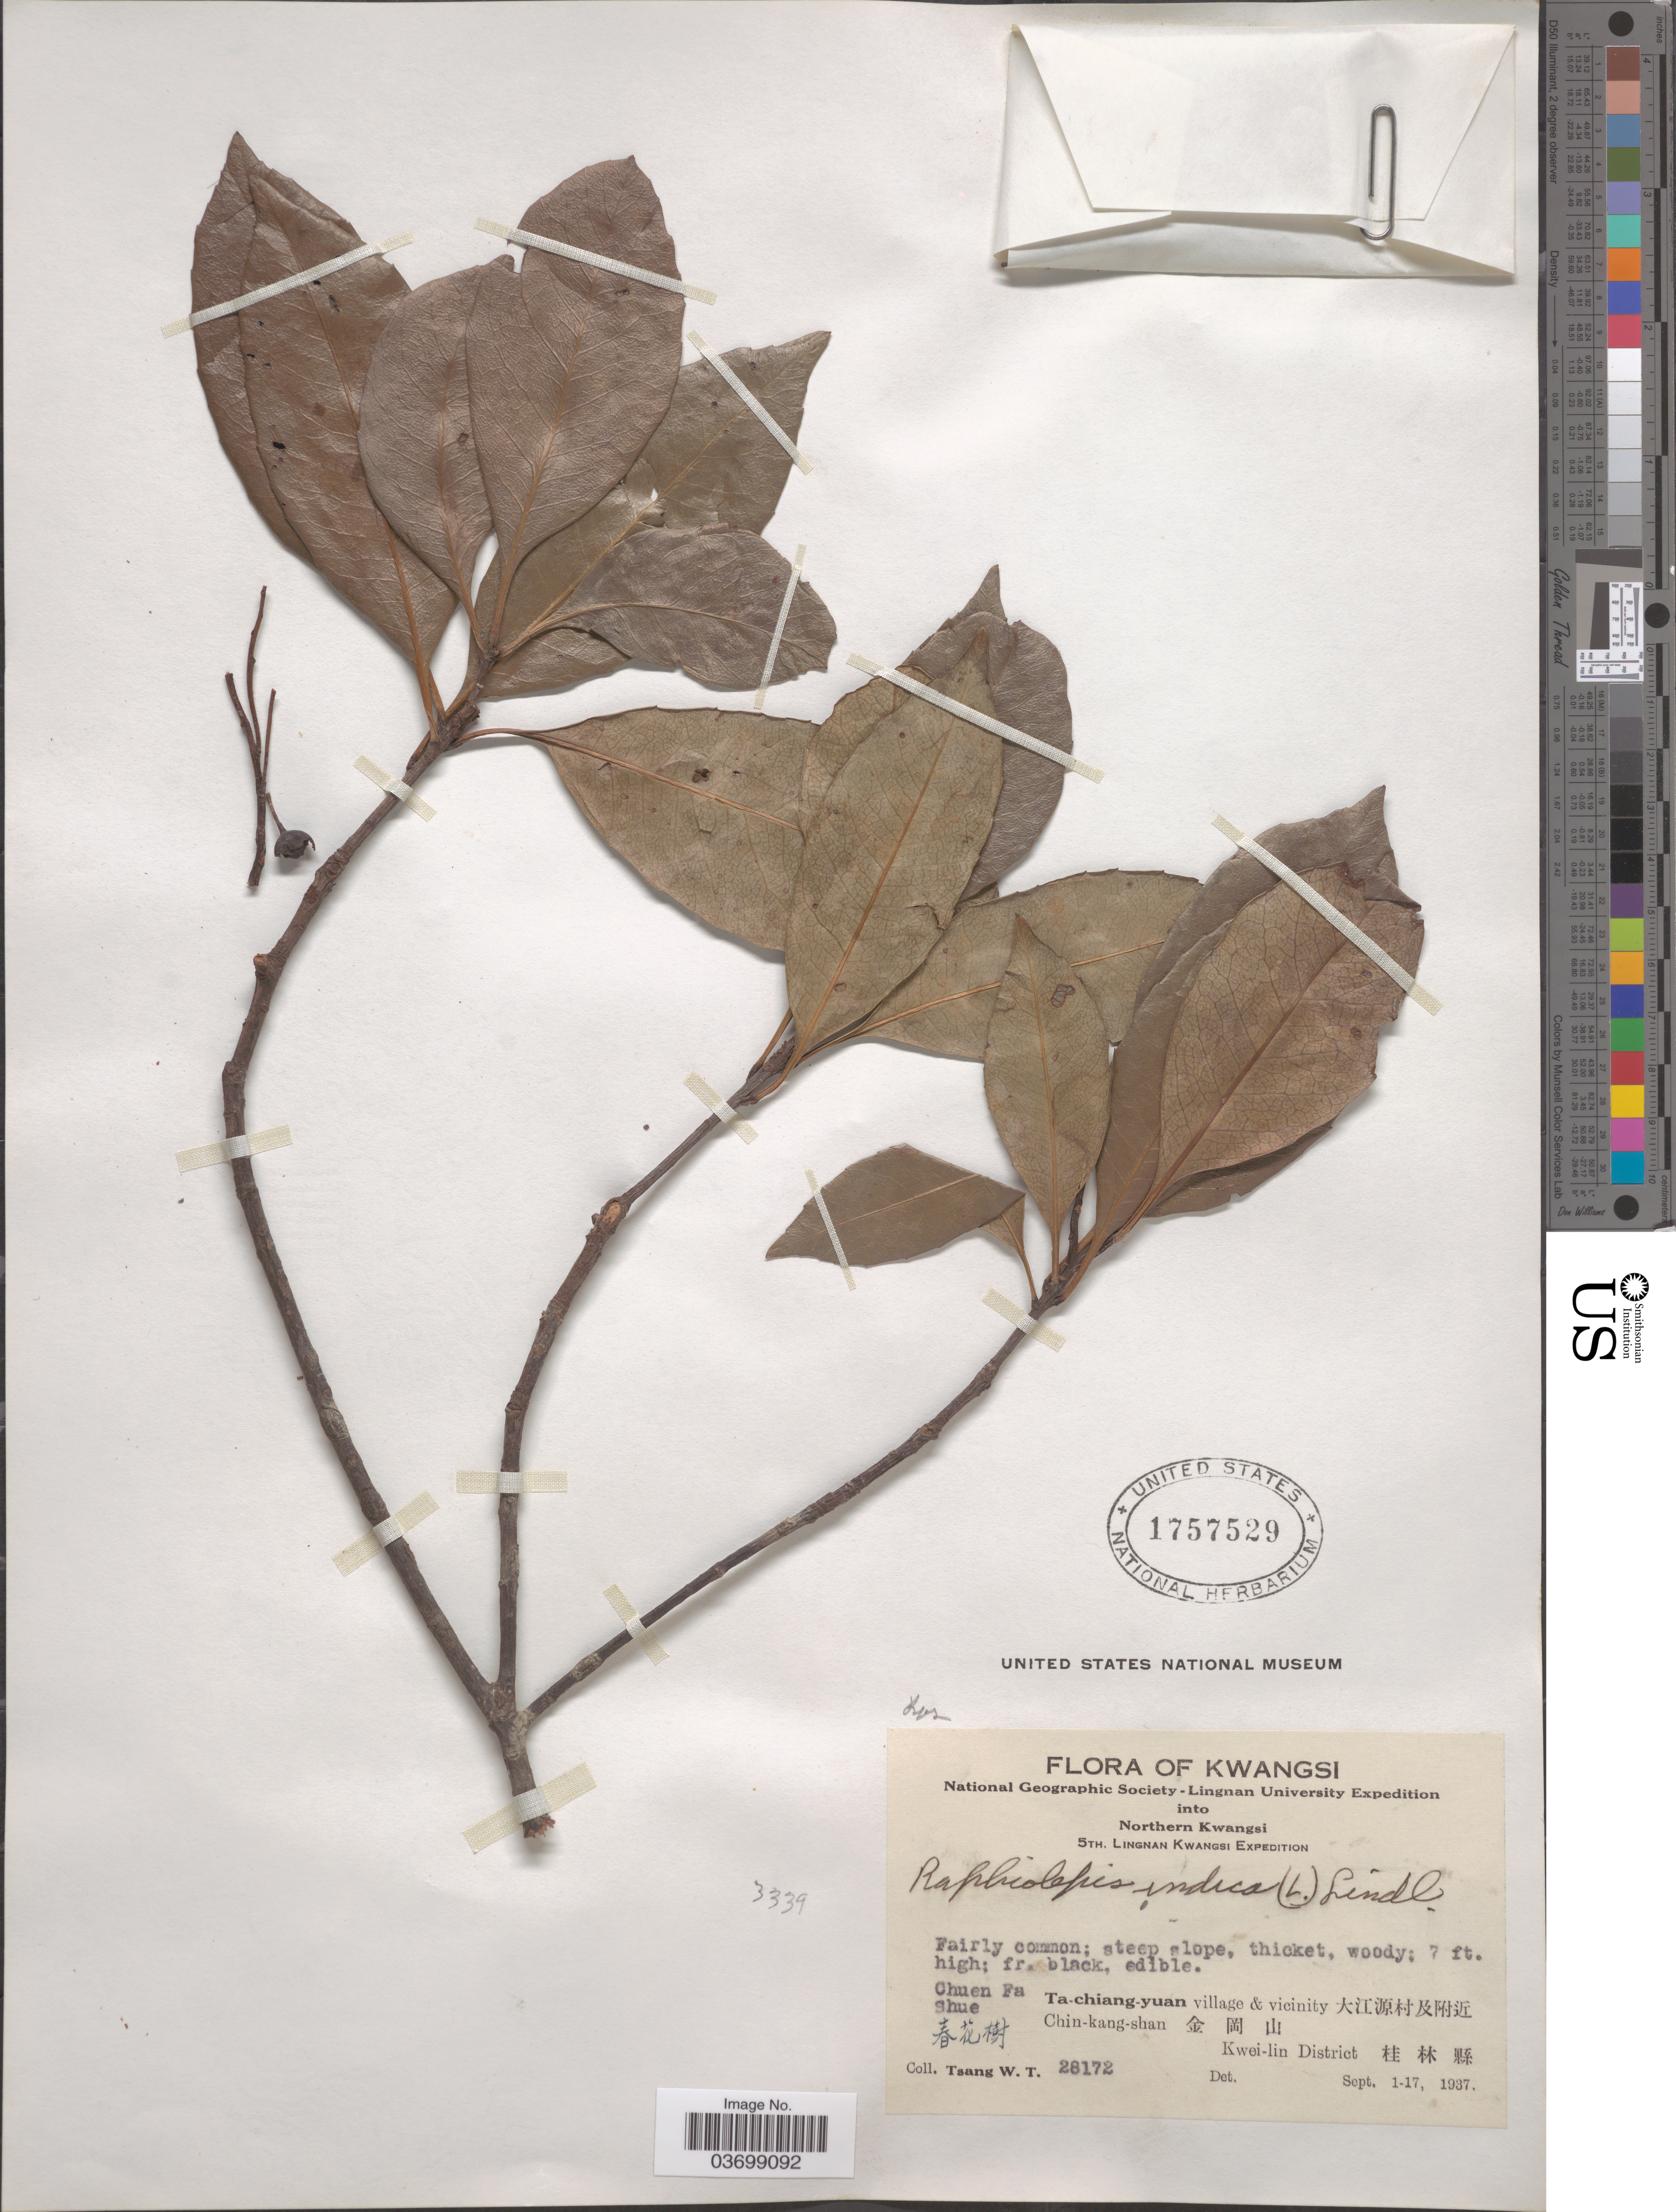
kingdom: Plantae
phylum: Tracheophyta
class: Magnoliopsida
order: Rosales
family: Rosaceae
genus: Rhaphiolepis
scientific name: Rhaphiolepis indica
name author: (L.) Lindl.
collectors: W. T. Tsang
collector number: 28172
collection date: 1937-09-01/1937-09-17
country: China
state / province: Guangxi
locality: Kwangsi. Northern Kwangsi. Chuen Fa Shue X. Ta-chiang-yuan village & vicinity X. Chin-kang-shan X. Kwei-lin District X.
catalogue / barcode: US 1757529